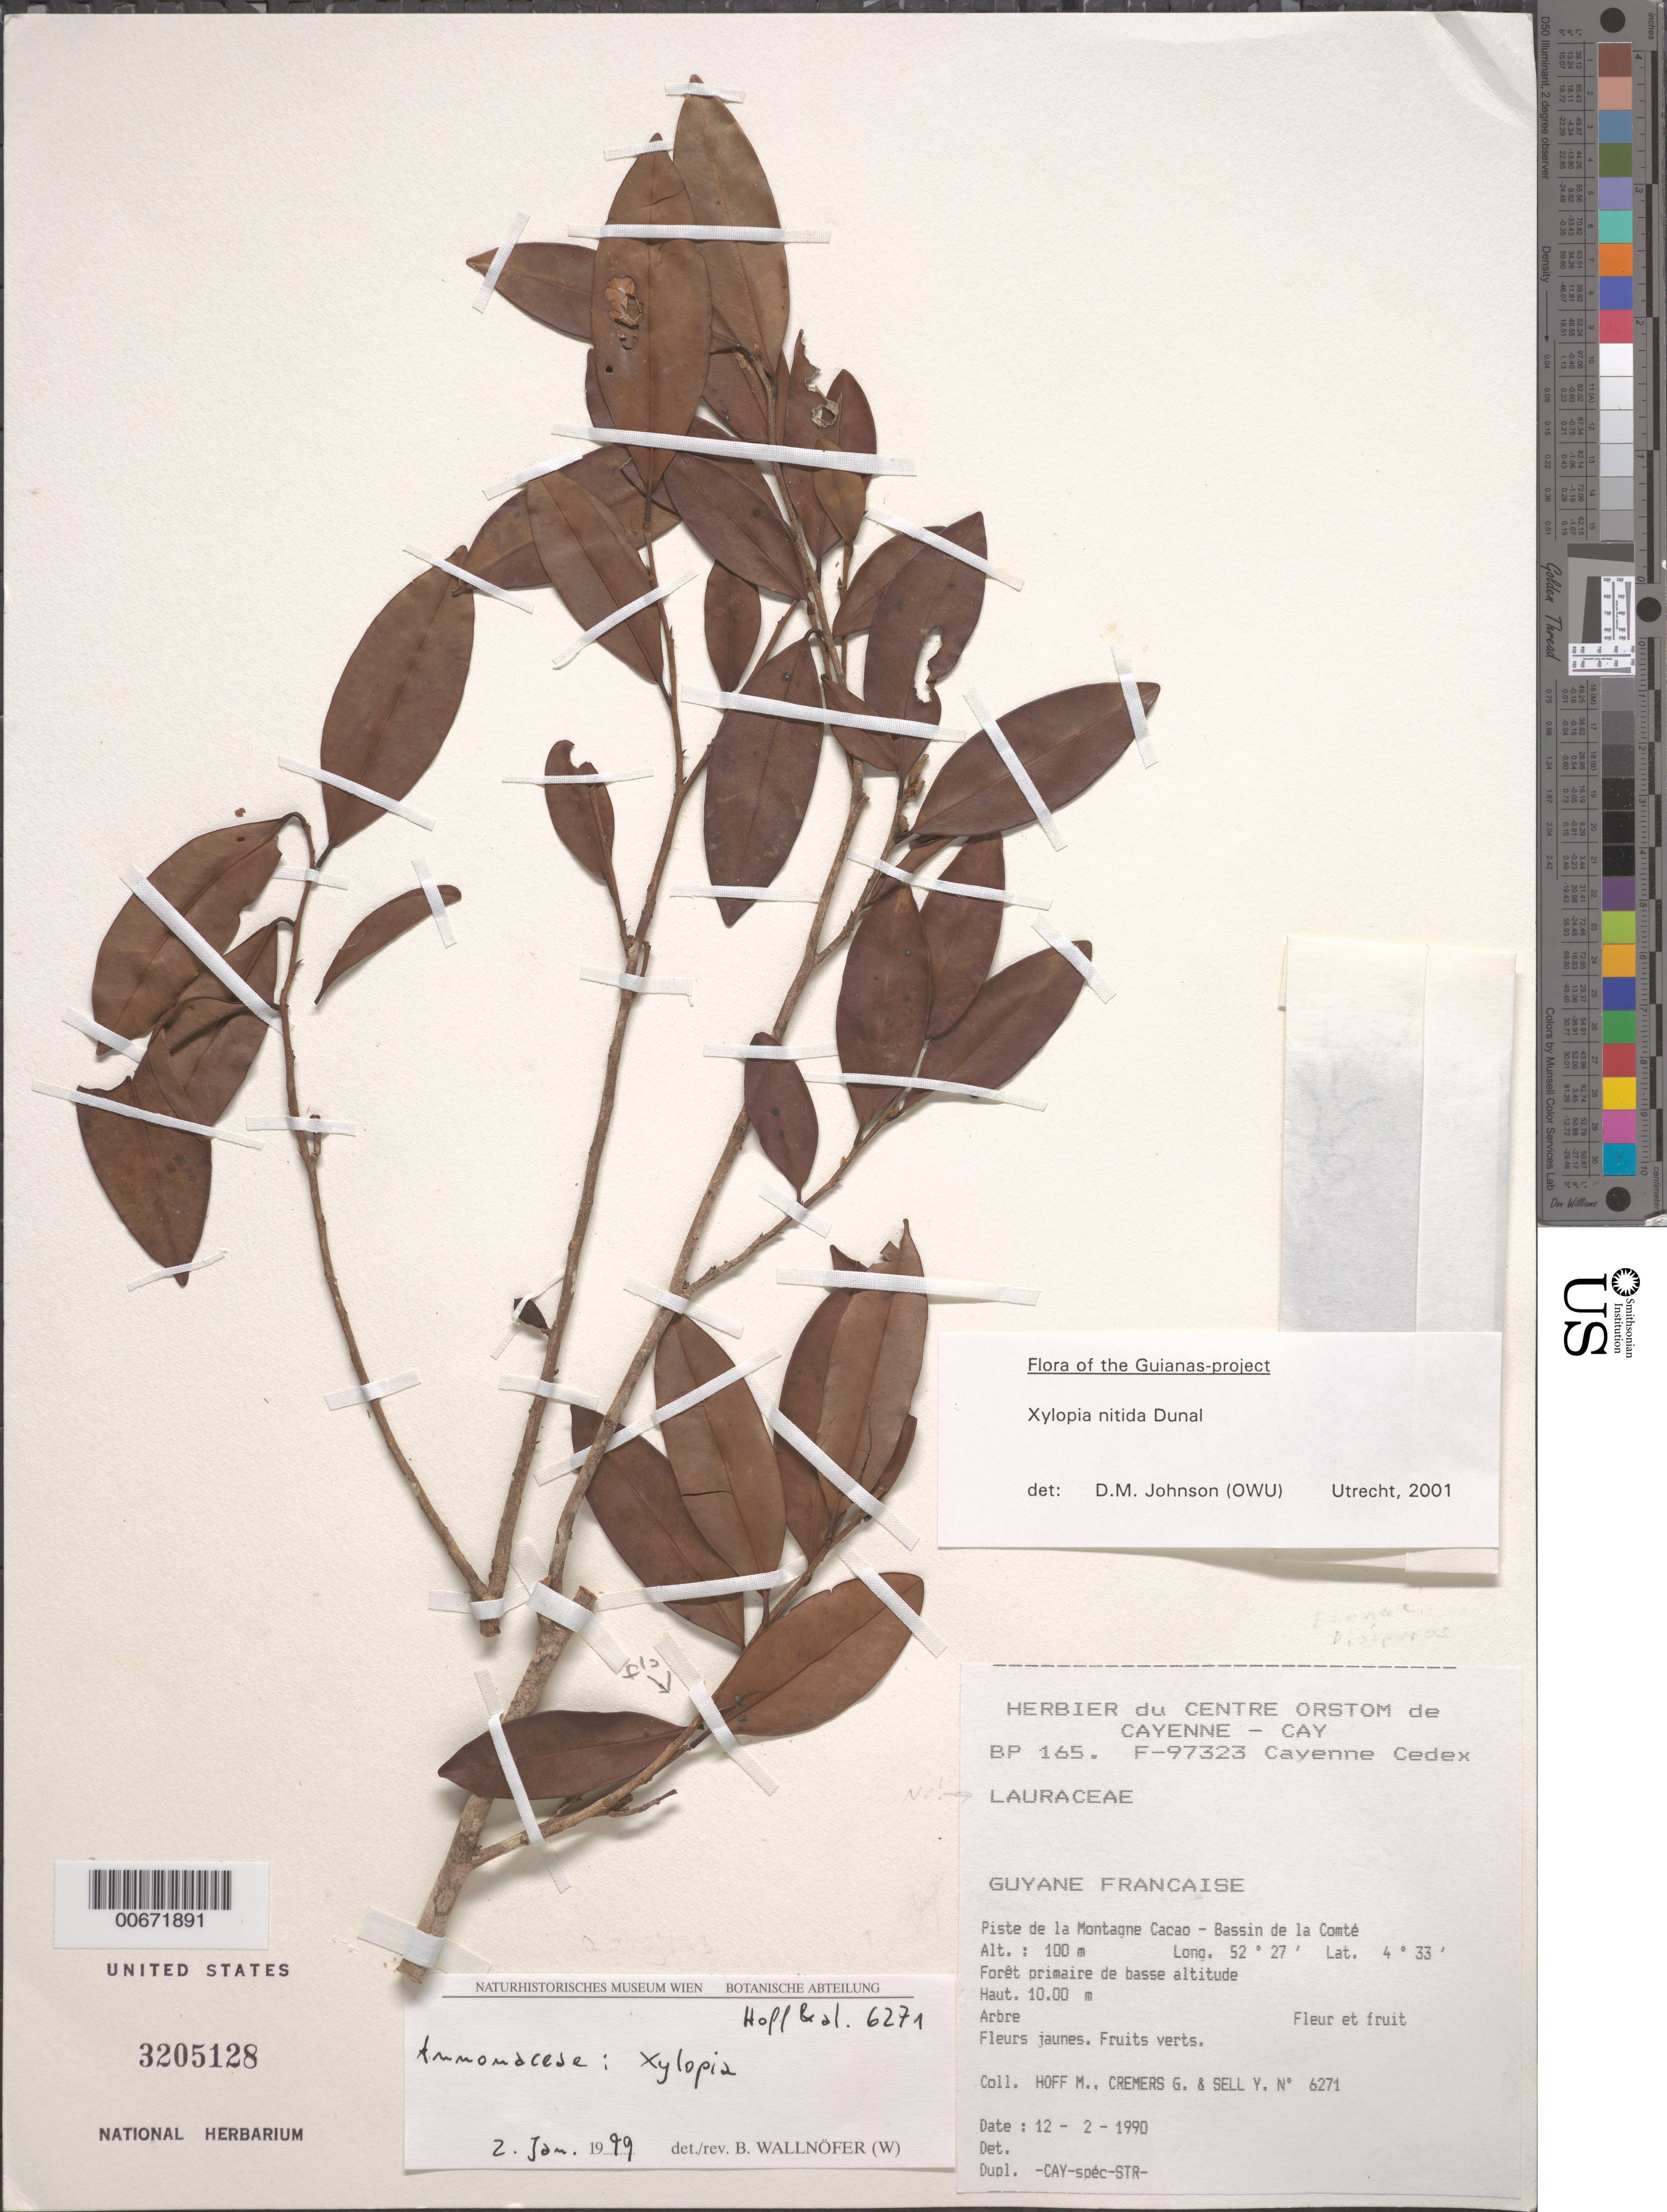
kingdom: Plantae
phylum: Tracheophyta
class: Magnoliopsida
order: Magnoliales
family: Annonaceae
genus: Xylopia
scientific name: Xylopia nitida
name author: Dunal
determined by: Johnson, D. M.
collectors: M. Hoff, G. Cremers & Y. Sell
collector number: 6271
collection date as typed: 12-Feb-90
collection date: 1990-02-12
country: French Guiana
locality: Piste de la Montagne Cacao, Bassin de la Comté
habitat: Low primary forest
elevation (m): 100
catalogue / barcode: US 3205128